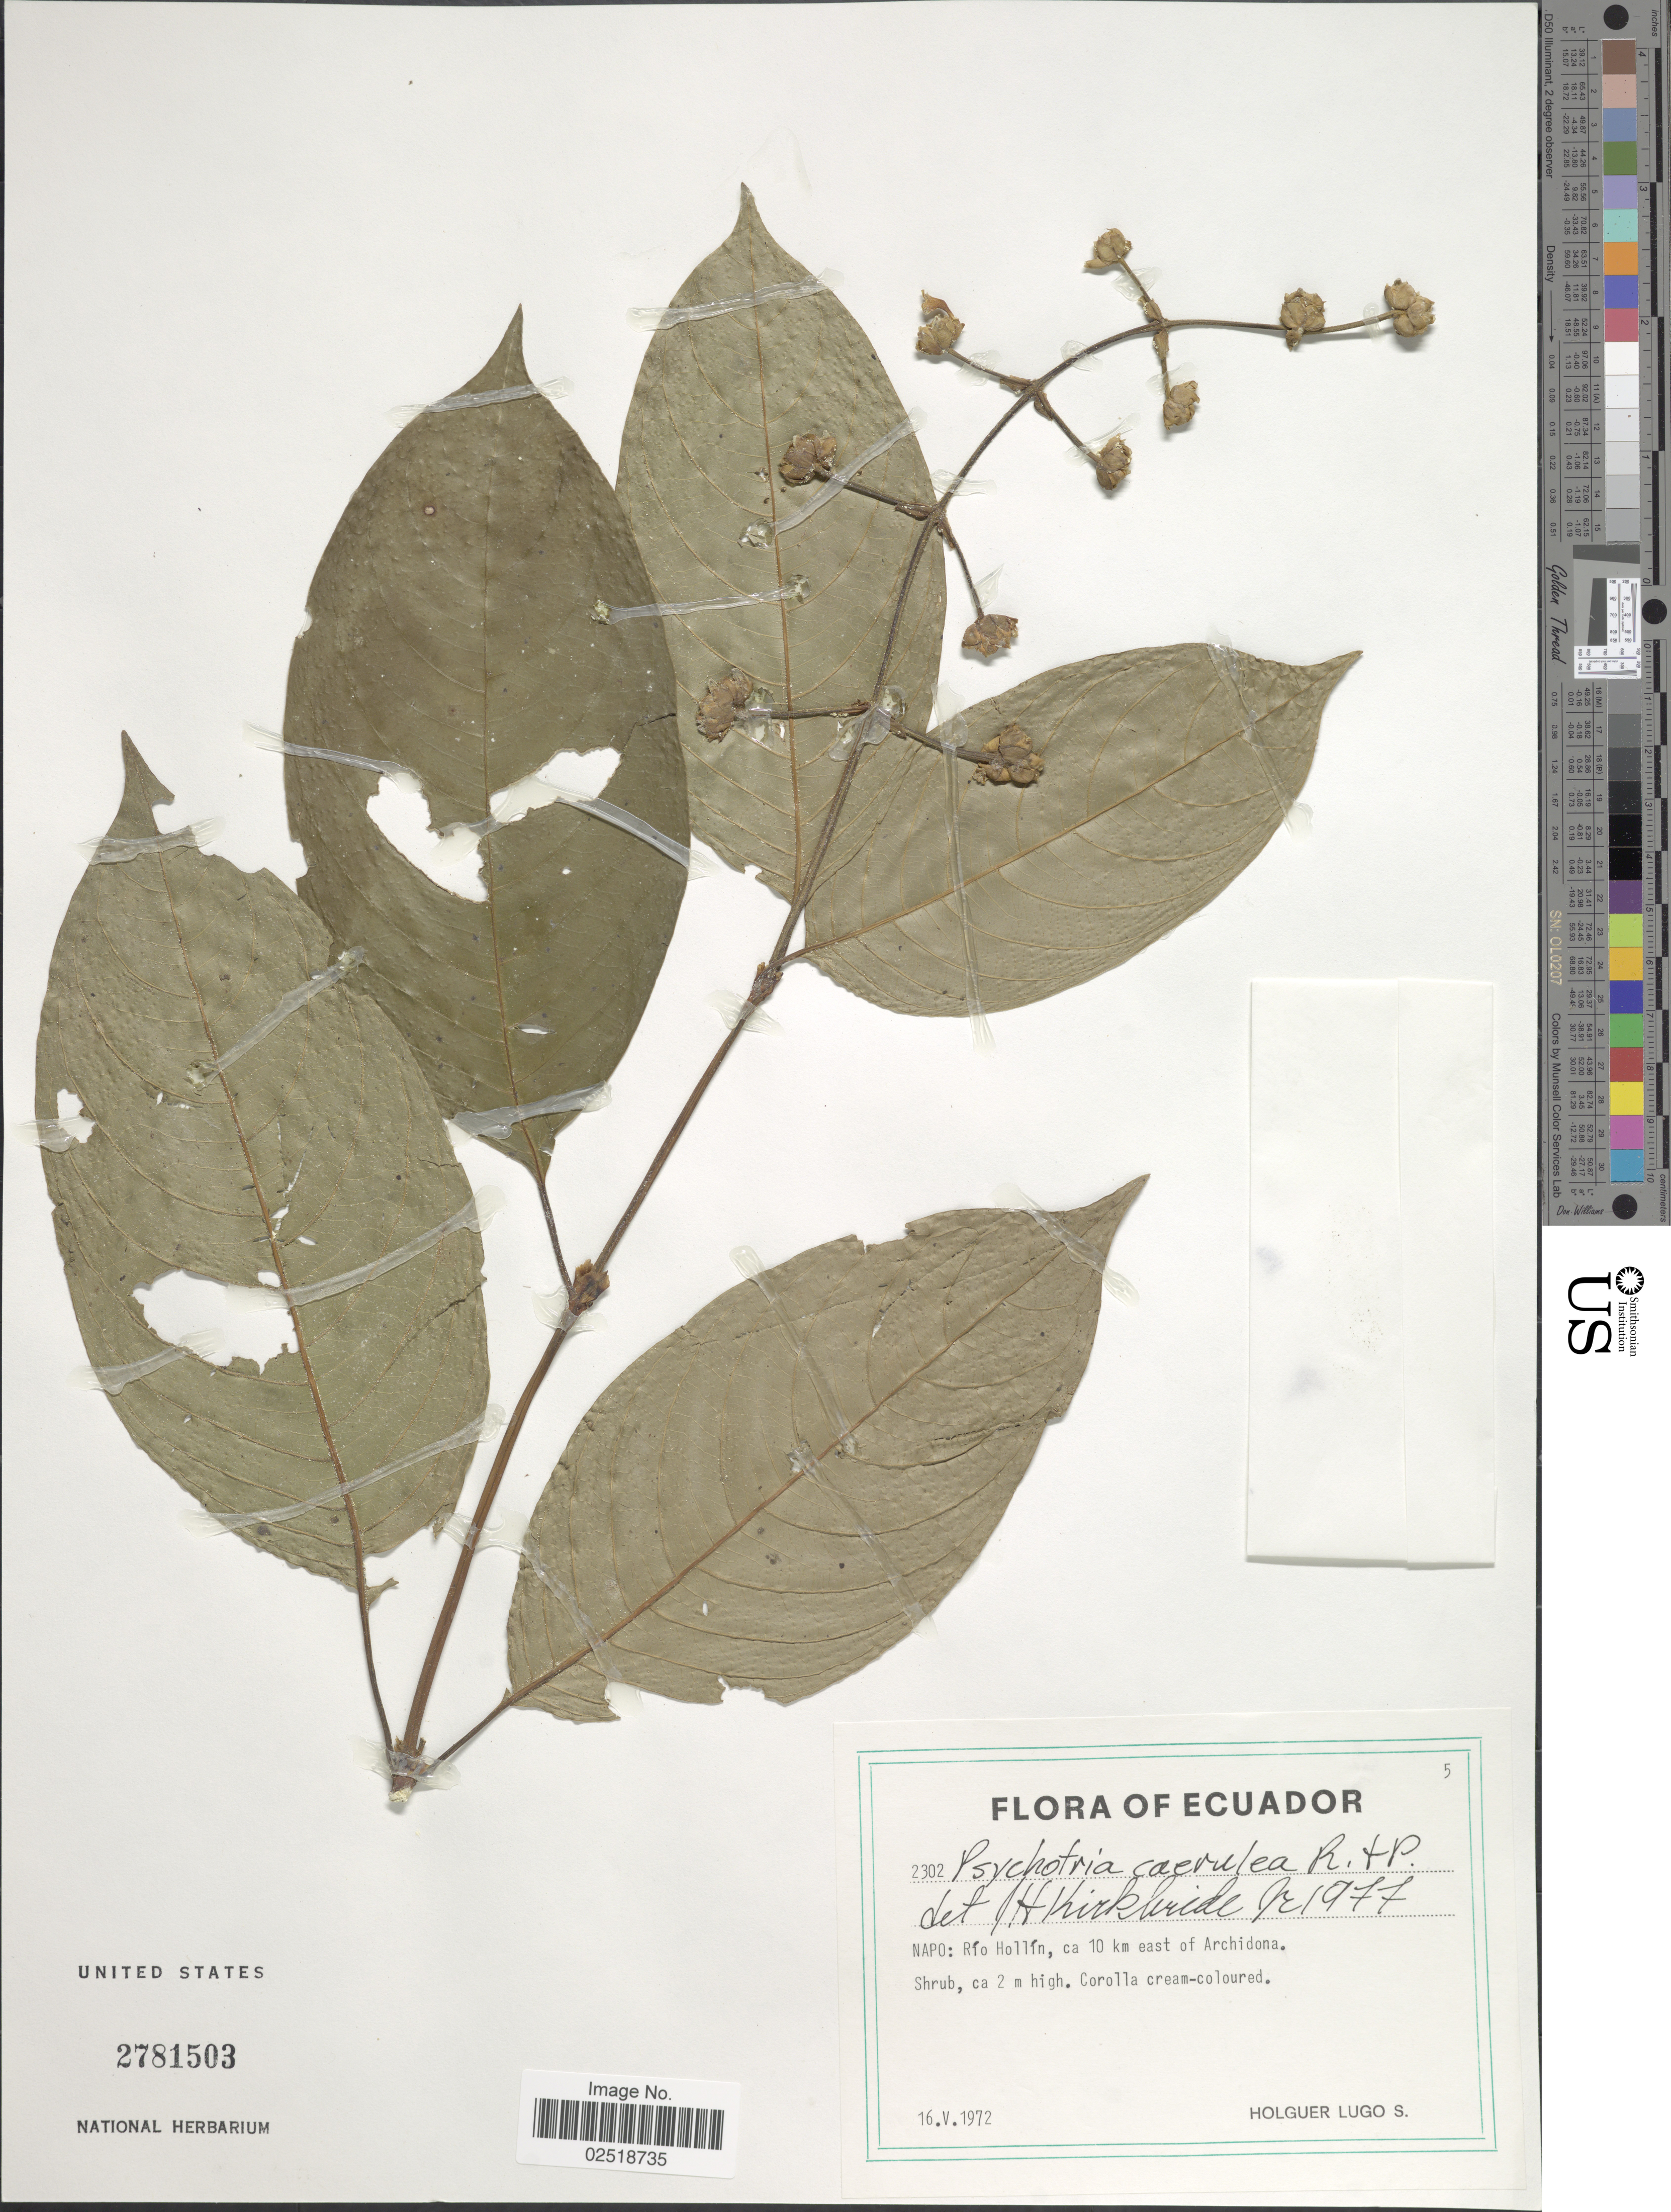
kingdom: Plantae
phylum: Tracheophyta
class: Magnoliopsida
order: Gentianales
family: Rubiaceae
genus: Psychotria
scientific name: Psychotria caerulea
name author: Ruiz & Pav.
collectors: H. Lugo S.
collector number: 2302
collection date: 1972-05-16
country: Ecuador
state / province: Napo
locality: Río Hollín, ca 10 km east of Archidona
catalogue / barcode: US 2781503